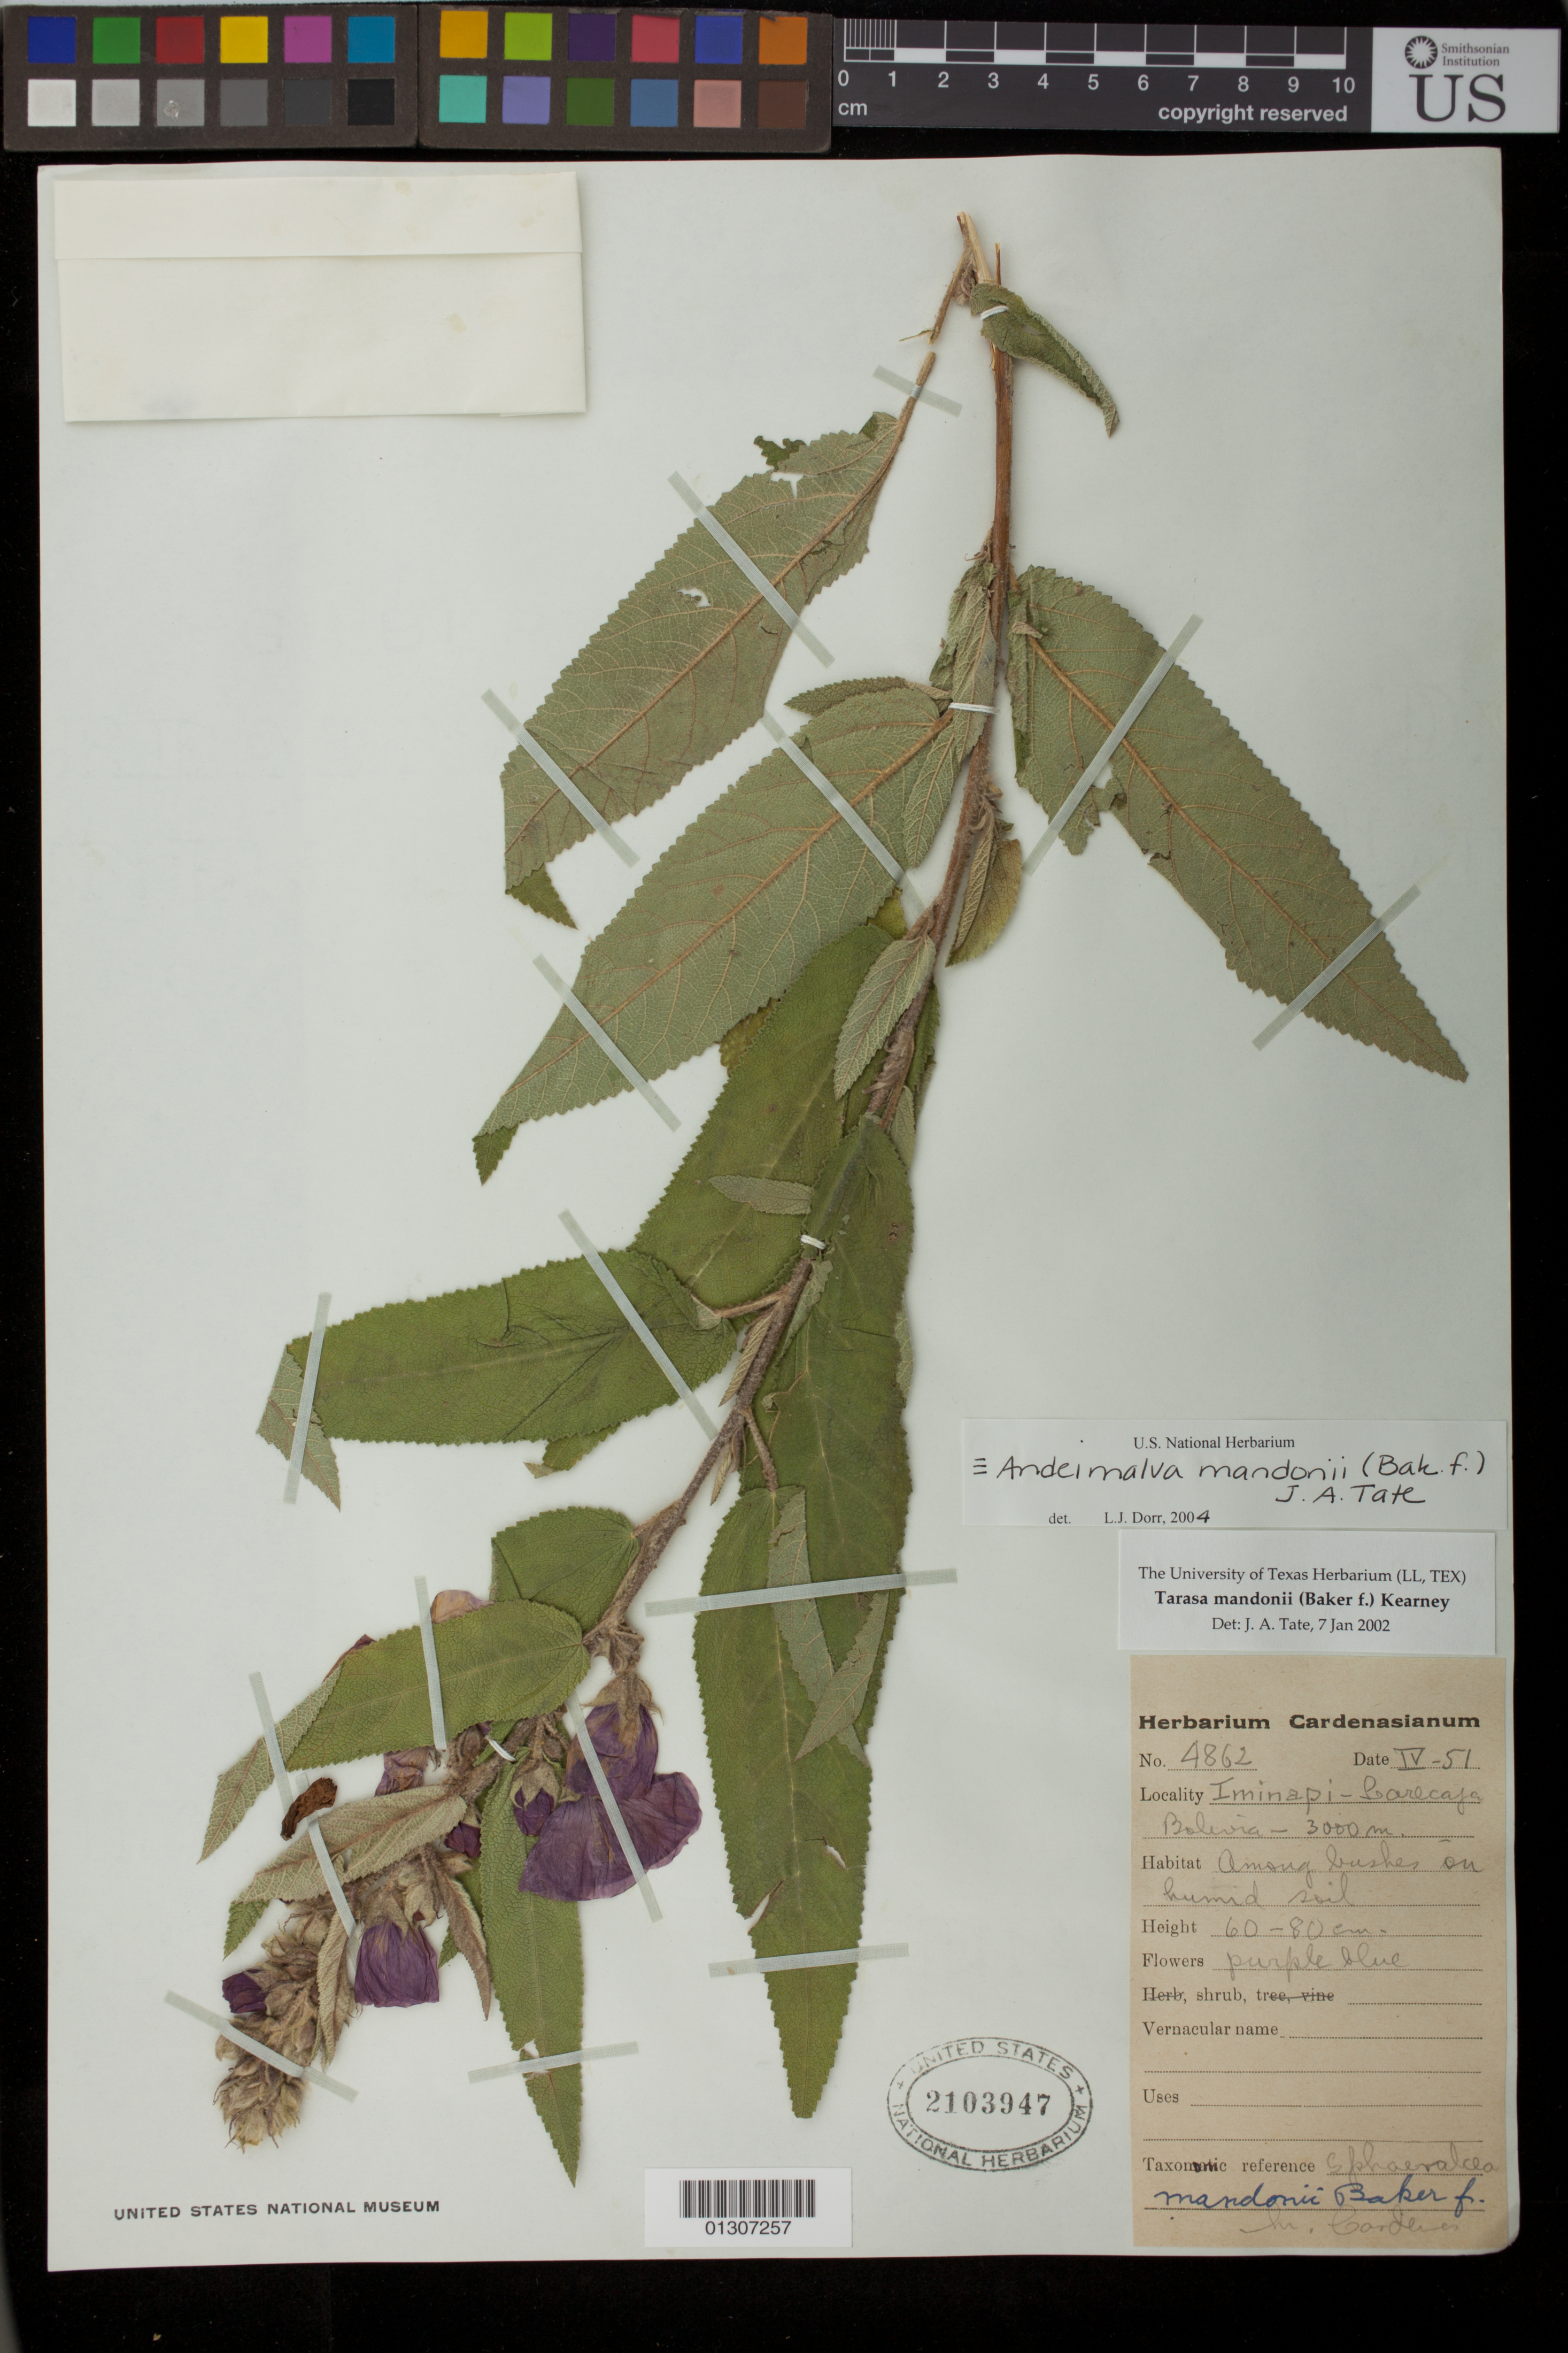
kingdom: Plantae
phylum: Tracheophyta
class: Magnoliopsida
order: Malvales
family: Malvaceae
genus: Andeimalva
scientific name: Andeimalva mandonii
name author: (Baker f.) J. A. Tate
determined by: Dorr, L. J., (BOT), Smithsonian Institution - National Museum of Natural History (UNITED STATES)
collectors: M. Cárdenas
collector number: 4862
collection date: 1951-04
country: Bolivia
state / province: La Paz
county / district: Larecaja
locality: Iminapi.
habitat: Among bushes on humid soil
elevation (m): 3000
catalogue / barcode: US 2103947